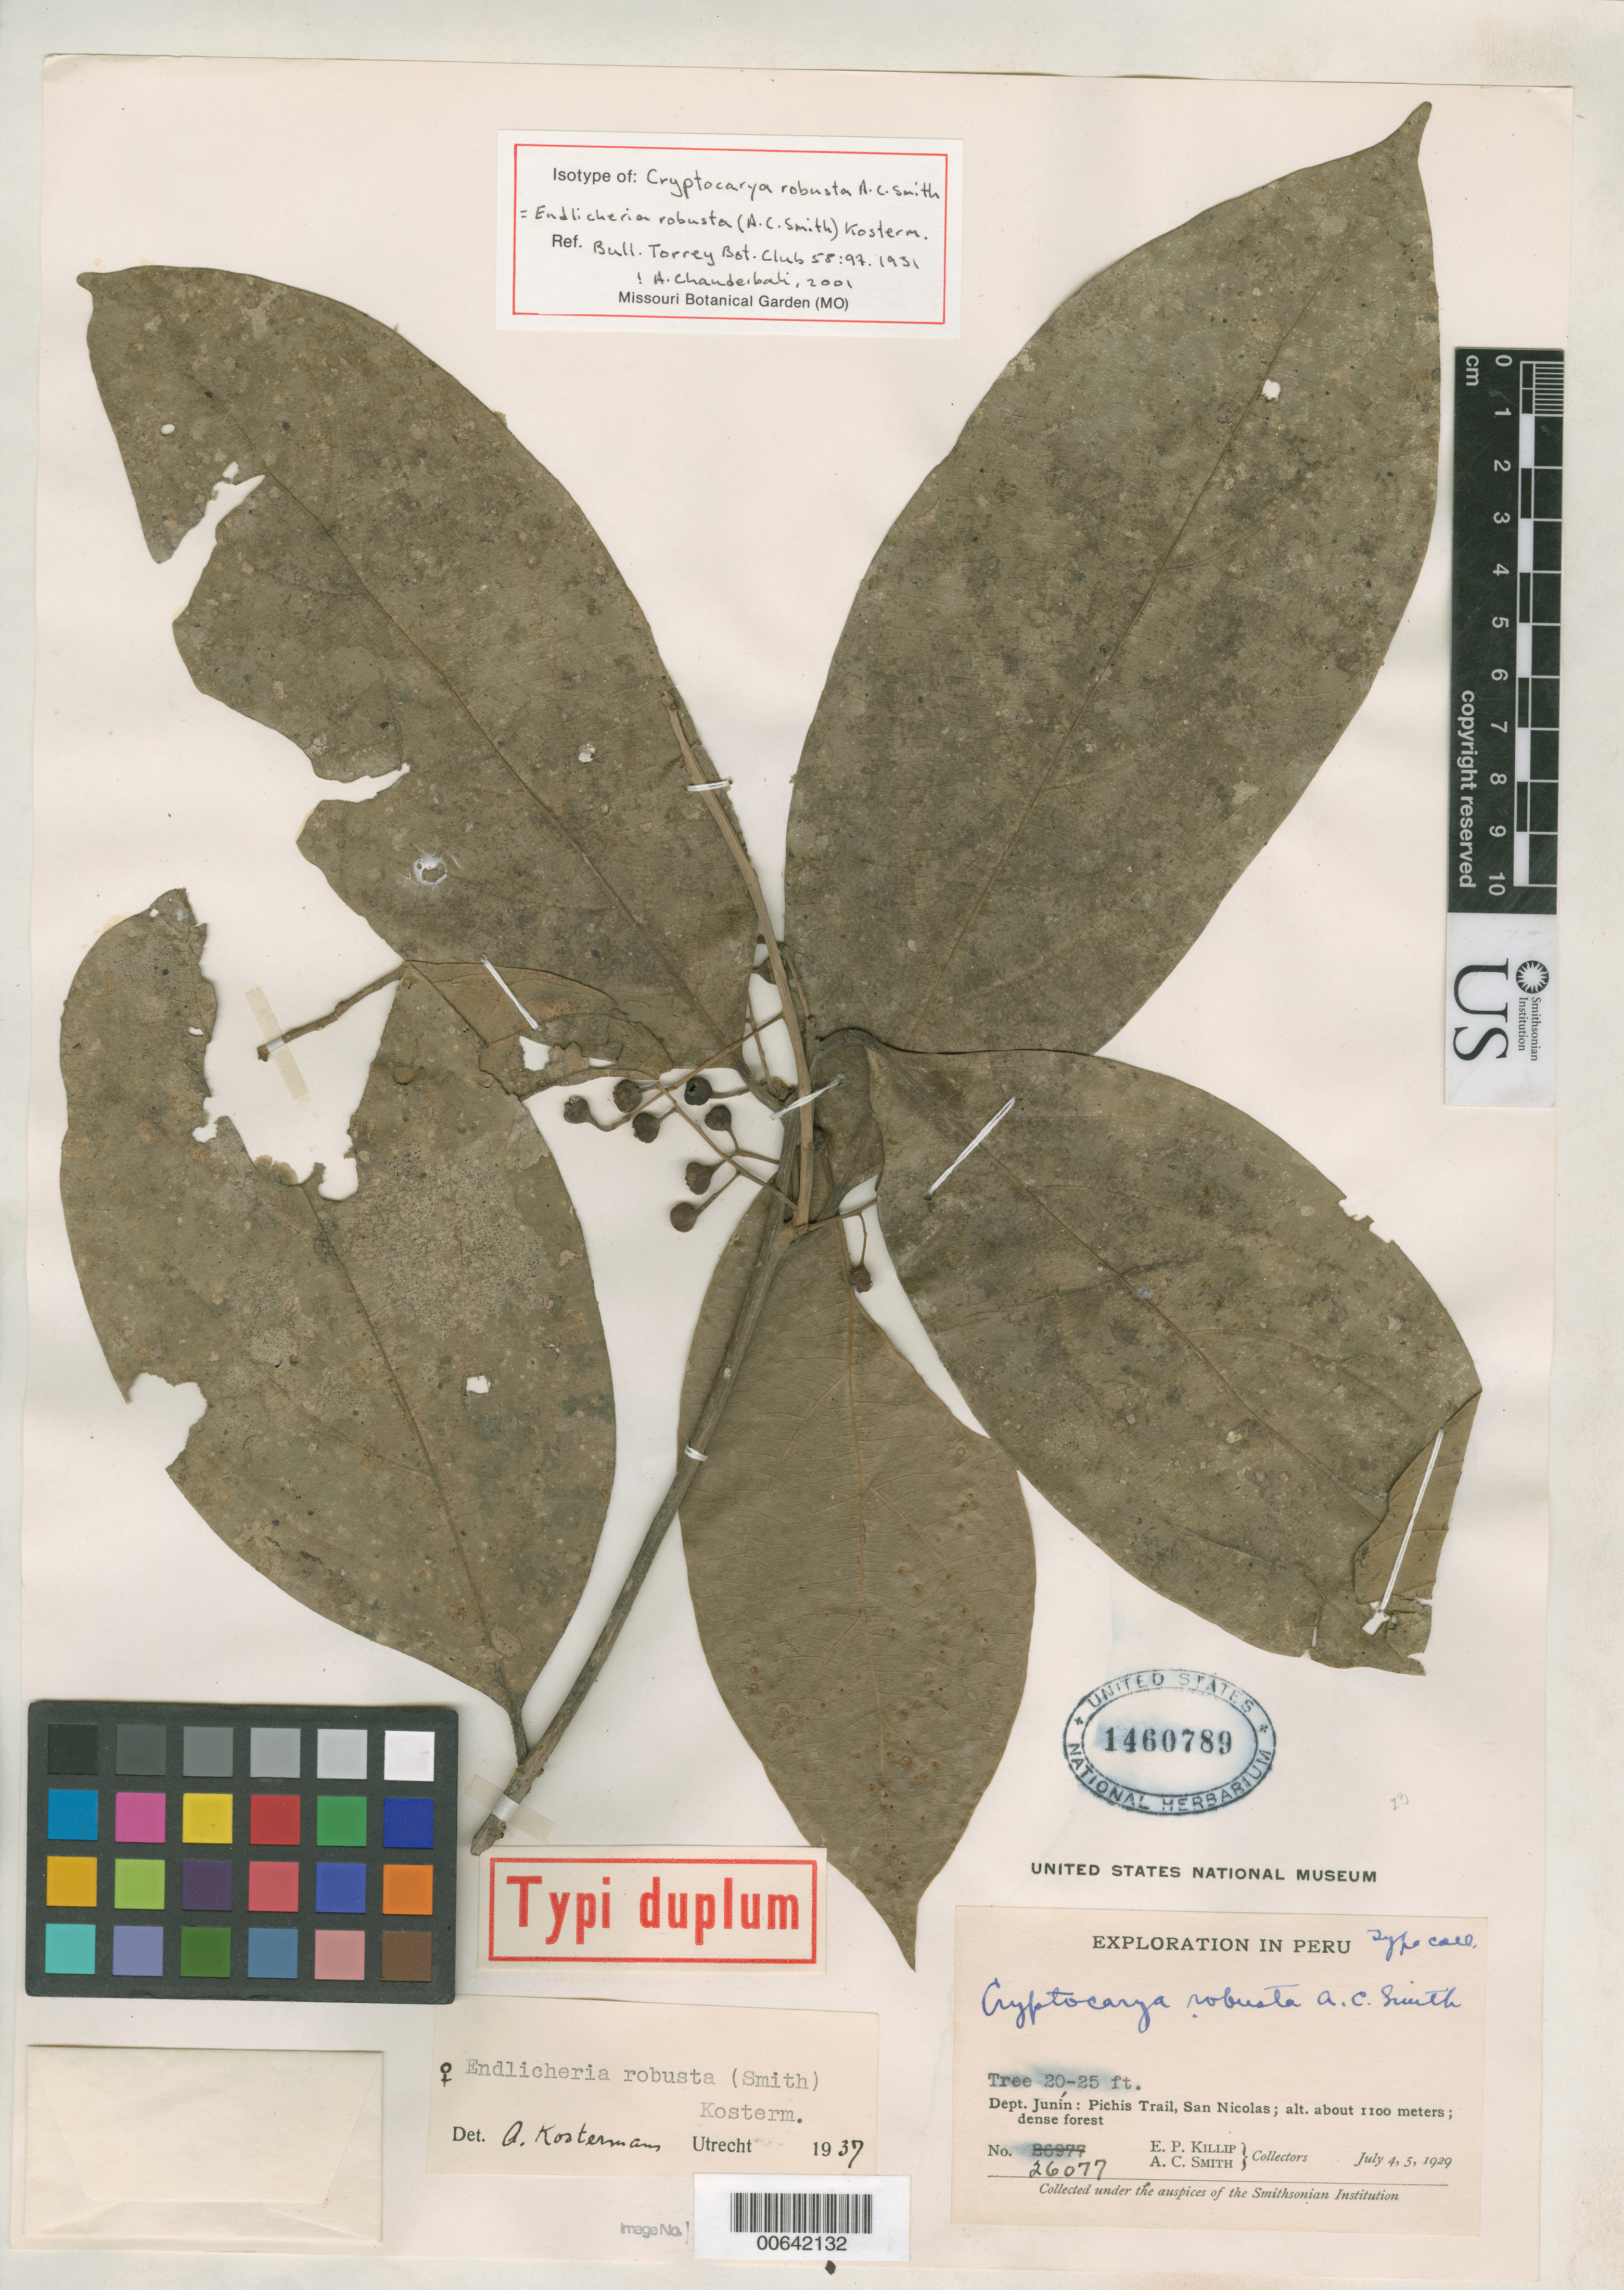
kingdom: Plantae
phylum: Tracheophyta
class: Magnoliopsida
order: Laurales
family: Lauraceae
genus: Cryptocarya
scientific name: Cryptocarya robusta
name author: A.C. Sm.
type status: Isotype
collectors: E. P. Killip & A. C. Smith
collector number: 26077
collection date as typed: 04 Jul 1929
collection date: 1929-07-04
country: Peru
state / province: Junín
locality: San Nicolas, Pichis trail.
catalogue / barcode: US 1460789